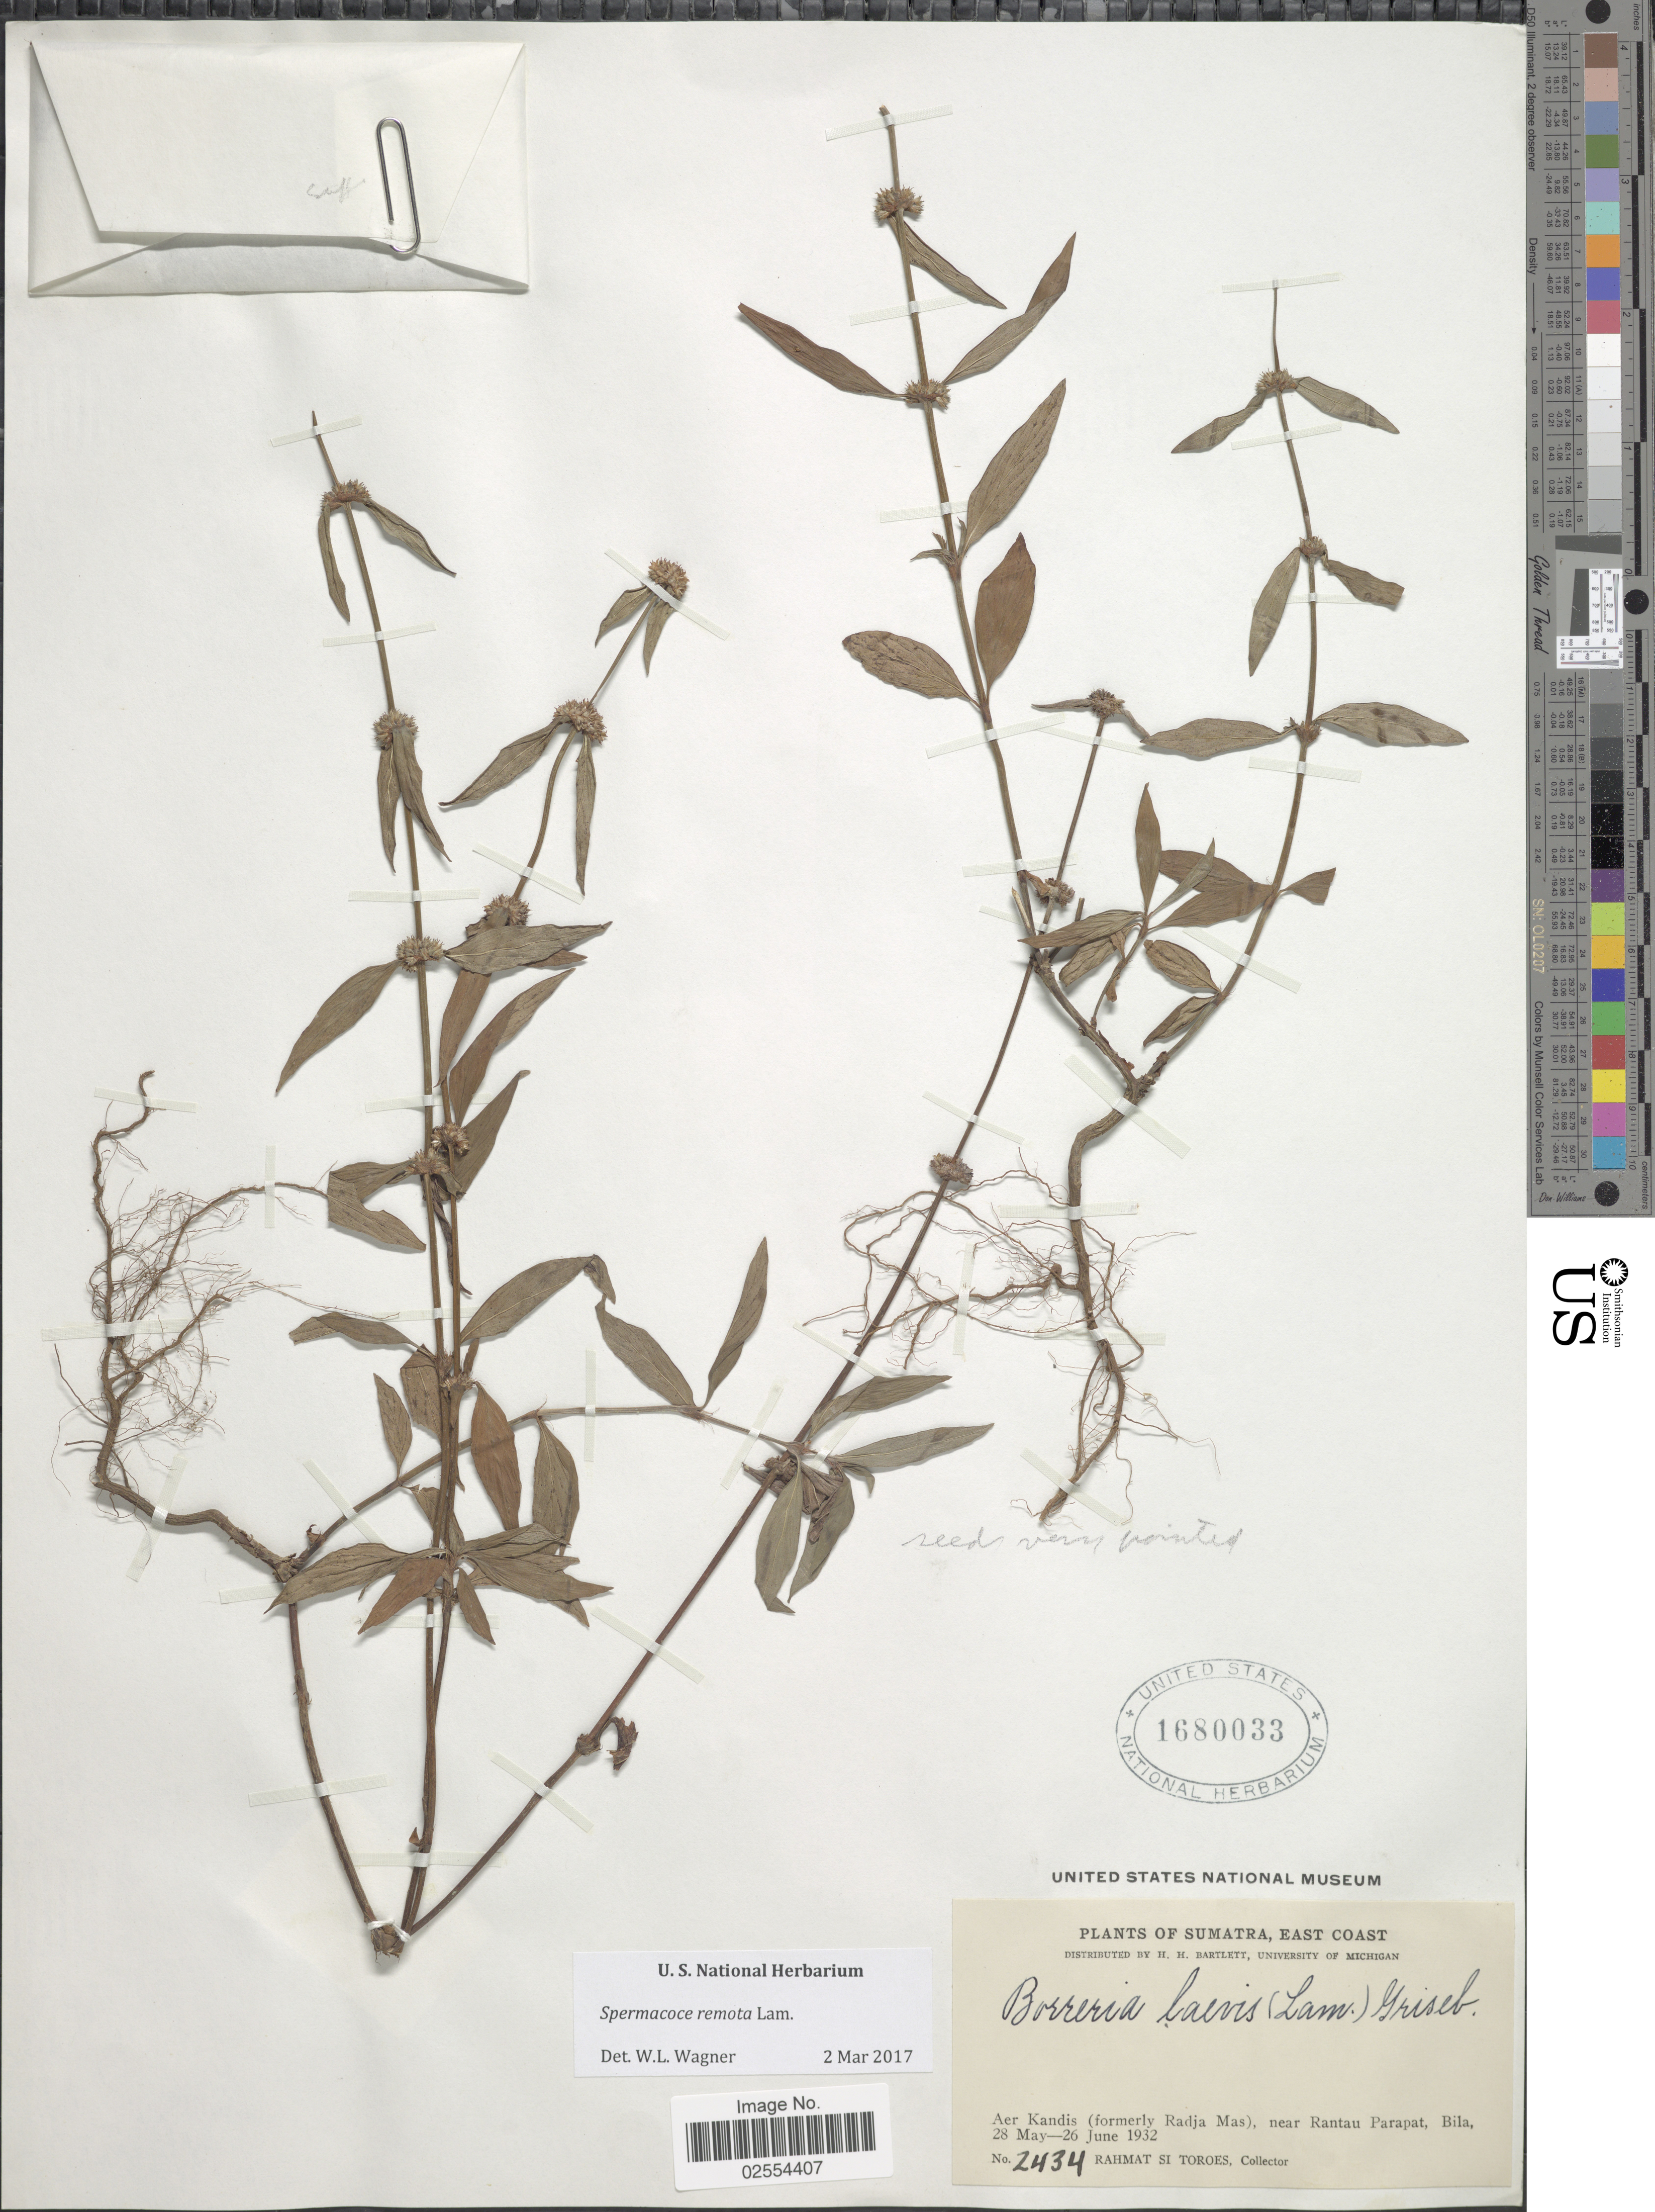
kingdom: Plantae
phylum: Tracheophyta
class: Magnoliopsida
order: Gentianales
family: Rubiaceae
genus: Spermacoce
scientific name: Spermacoce remota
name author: Lam.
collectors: Rahmat Si Boeea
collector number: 2434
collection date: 1932-05-28/1932-06-26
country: Indonesia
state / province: Sumatra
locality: East Coast, Aer Kandis (formerly Radja Mas), near Rantau Parapat, Bila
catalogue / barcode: US 1680033